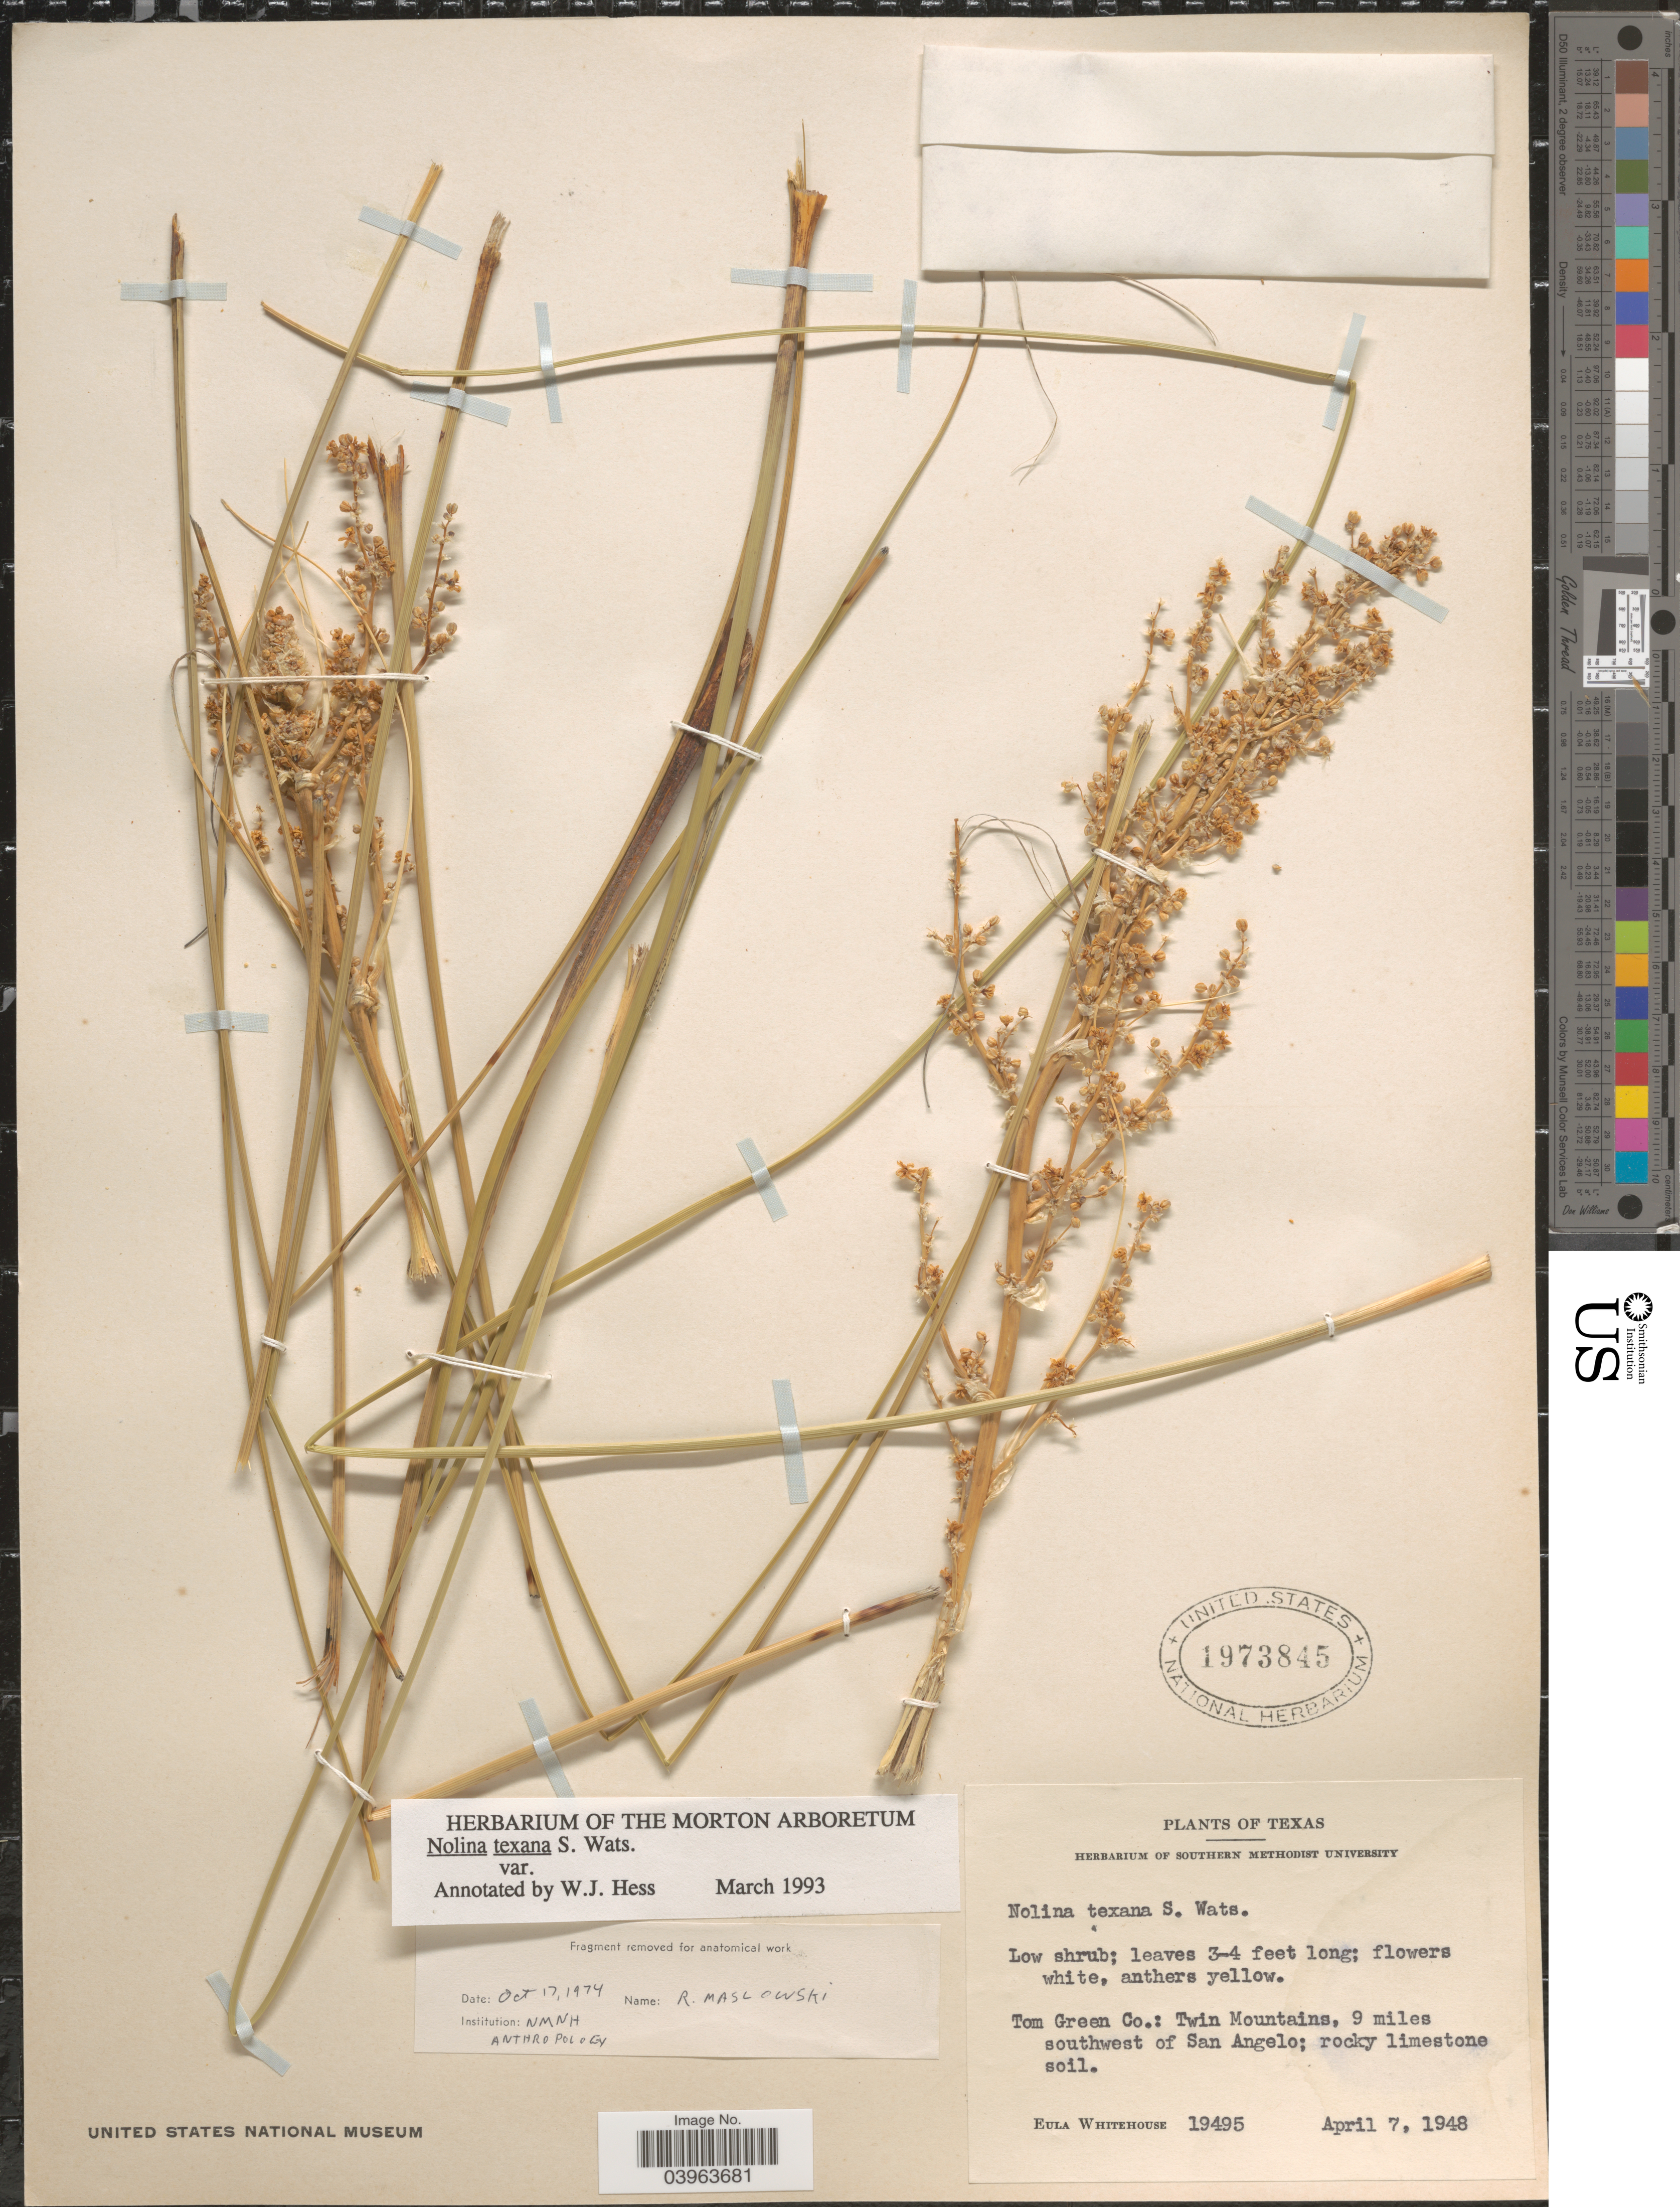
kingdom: Plantae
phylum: Tracheophyta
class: Liliopsida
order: Asparagales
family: Asparagaceae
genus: Nolina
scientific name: Nolina texana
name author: S. Watson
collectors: E. Whitehouse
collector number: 19495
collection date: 1948-04-07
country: United States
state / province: Texas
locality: Tom Green Co.: Twin Mountains, 9 miles southwest of San Angelo; rocky limestone soil.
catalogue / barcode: US 1973845